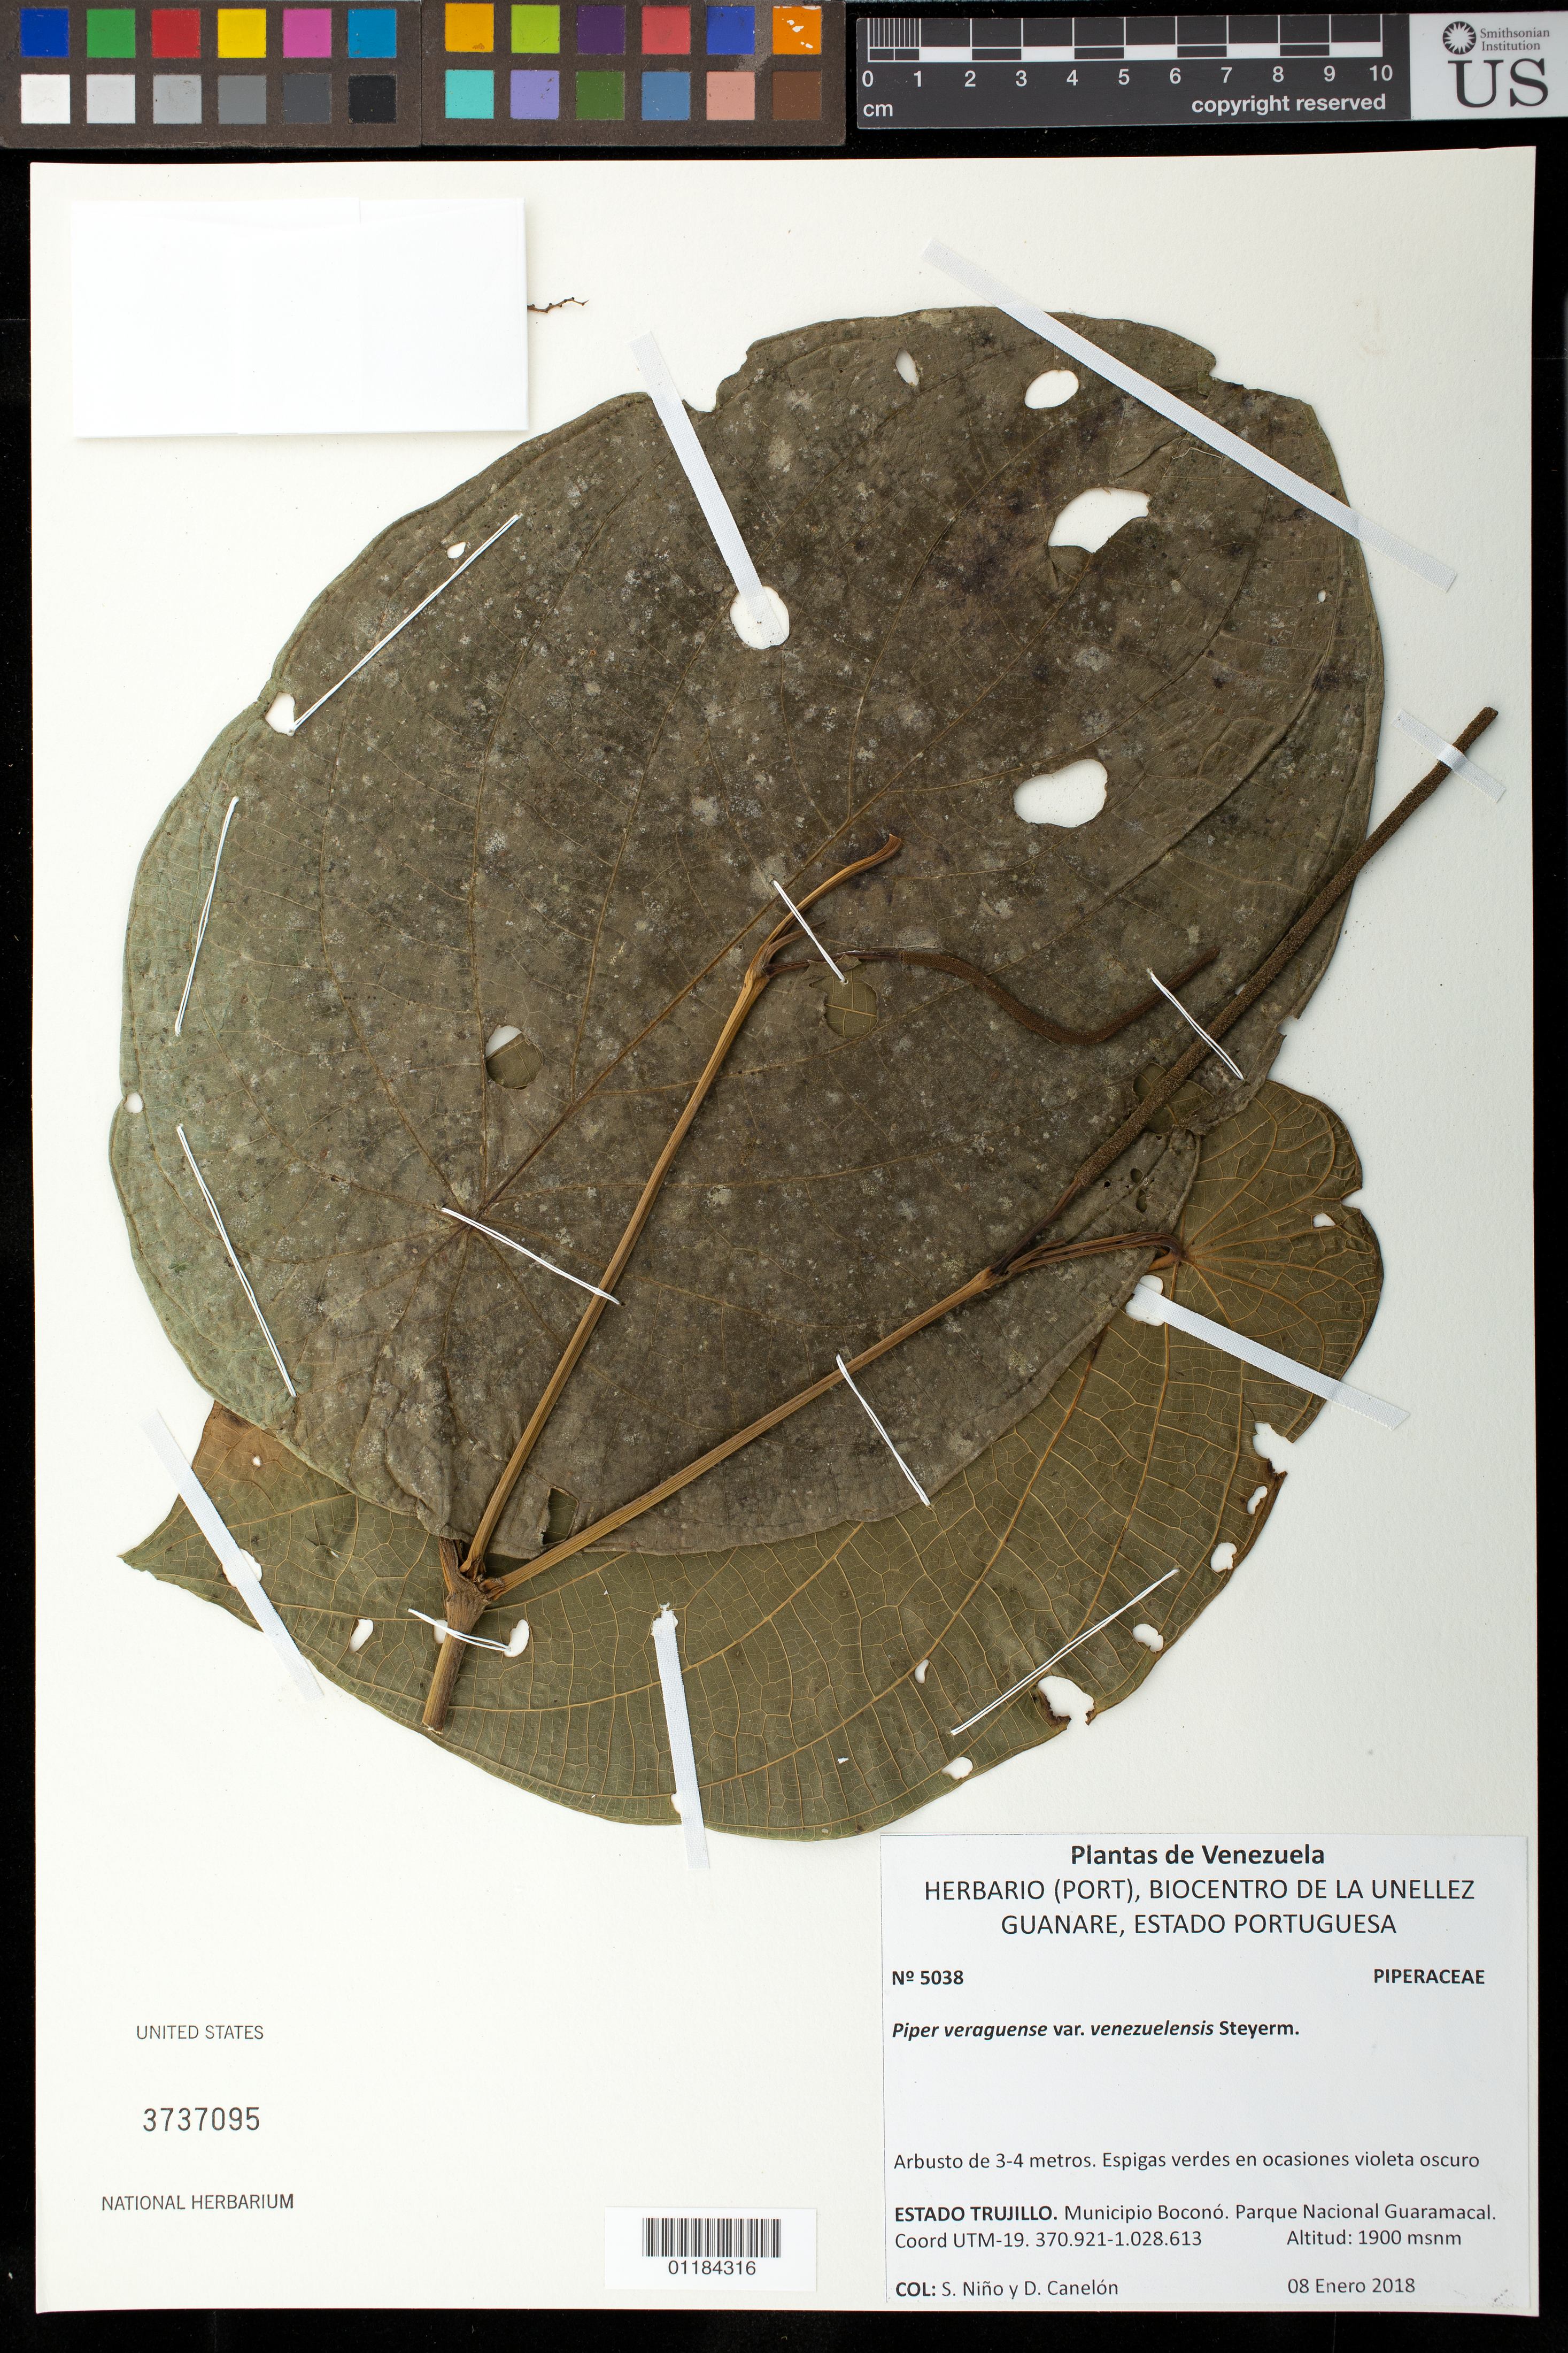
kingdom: Plantae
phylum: Tracheophyta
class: Magnoliopsida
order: Piperales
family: Piperaceae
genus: Piper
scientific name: Piper veraguense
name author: C. DC.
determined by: Dorr, L. J., (BOT), Smithsonian Institution - National Museum of Natural History (UNITED STATES)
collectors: S. M. Niño & D. Canelón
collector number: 5038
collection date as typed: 08 Enero 2018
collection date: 2018-01-08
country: Venezuela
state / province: Trujillo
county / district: Boconó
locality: Parque Nacional Guaramacal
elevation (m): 1900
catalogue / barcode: US 3737095